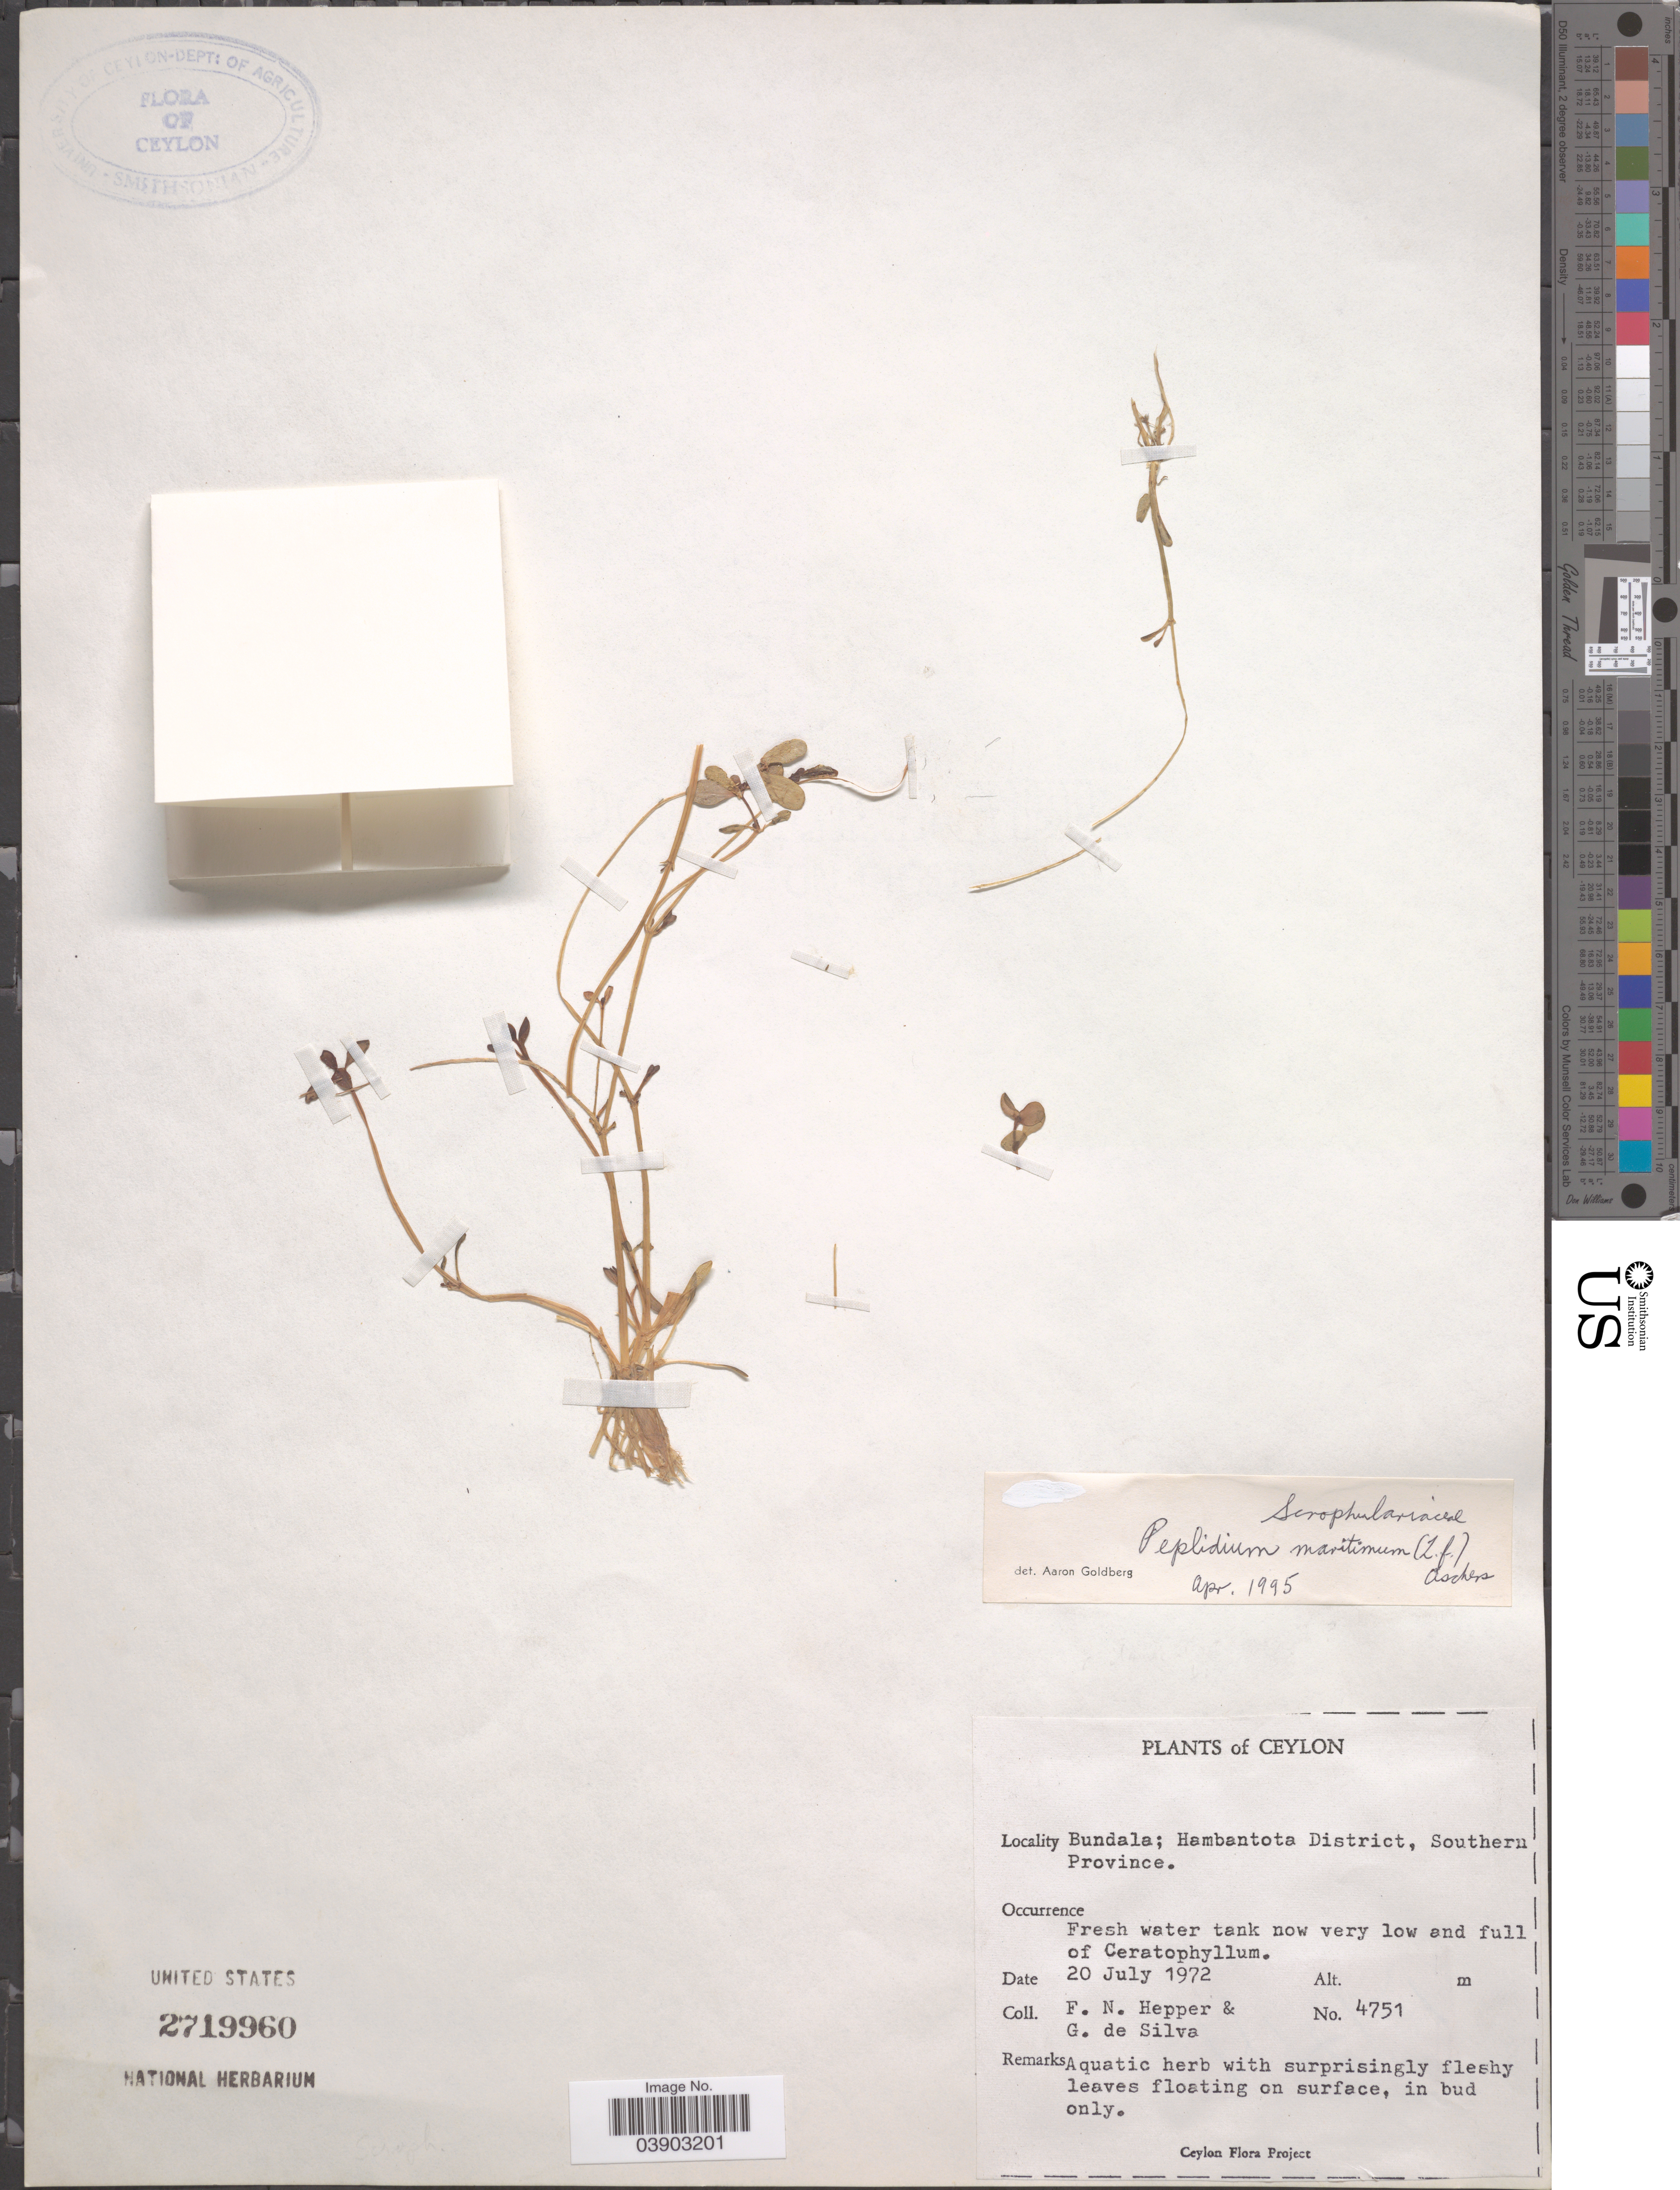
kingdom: Plantae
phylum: Tracheophyta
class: Magnoliopsida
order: Lamiales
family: Phrymaceae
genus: Peplidium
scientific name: Peplidium maritimum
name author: (L. f.) Asch.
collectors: F. Hepper & G. De Silva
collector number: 4751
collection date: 1972-07-20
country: Sri Lanka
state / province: Southern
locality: Bundala; Hambantota District, Southern Province.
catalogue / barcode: US 2719960